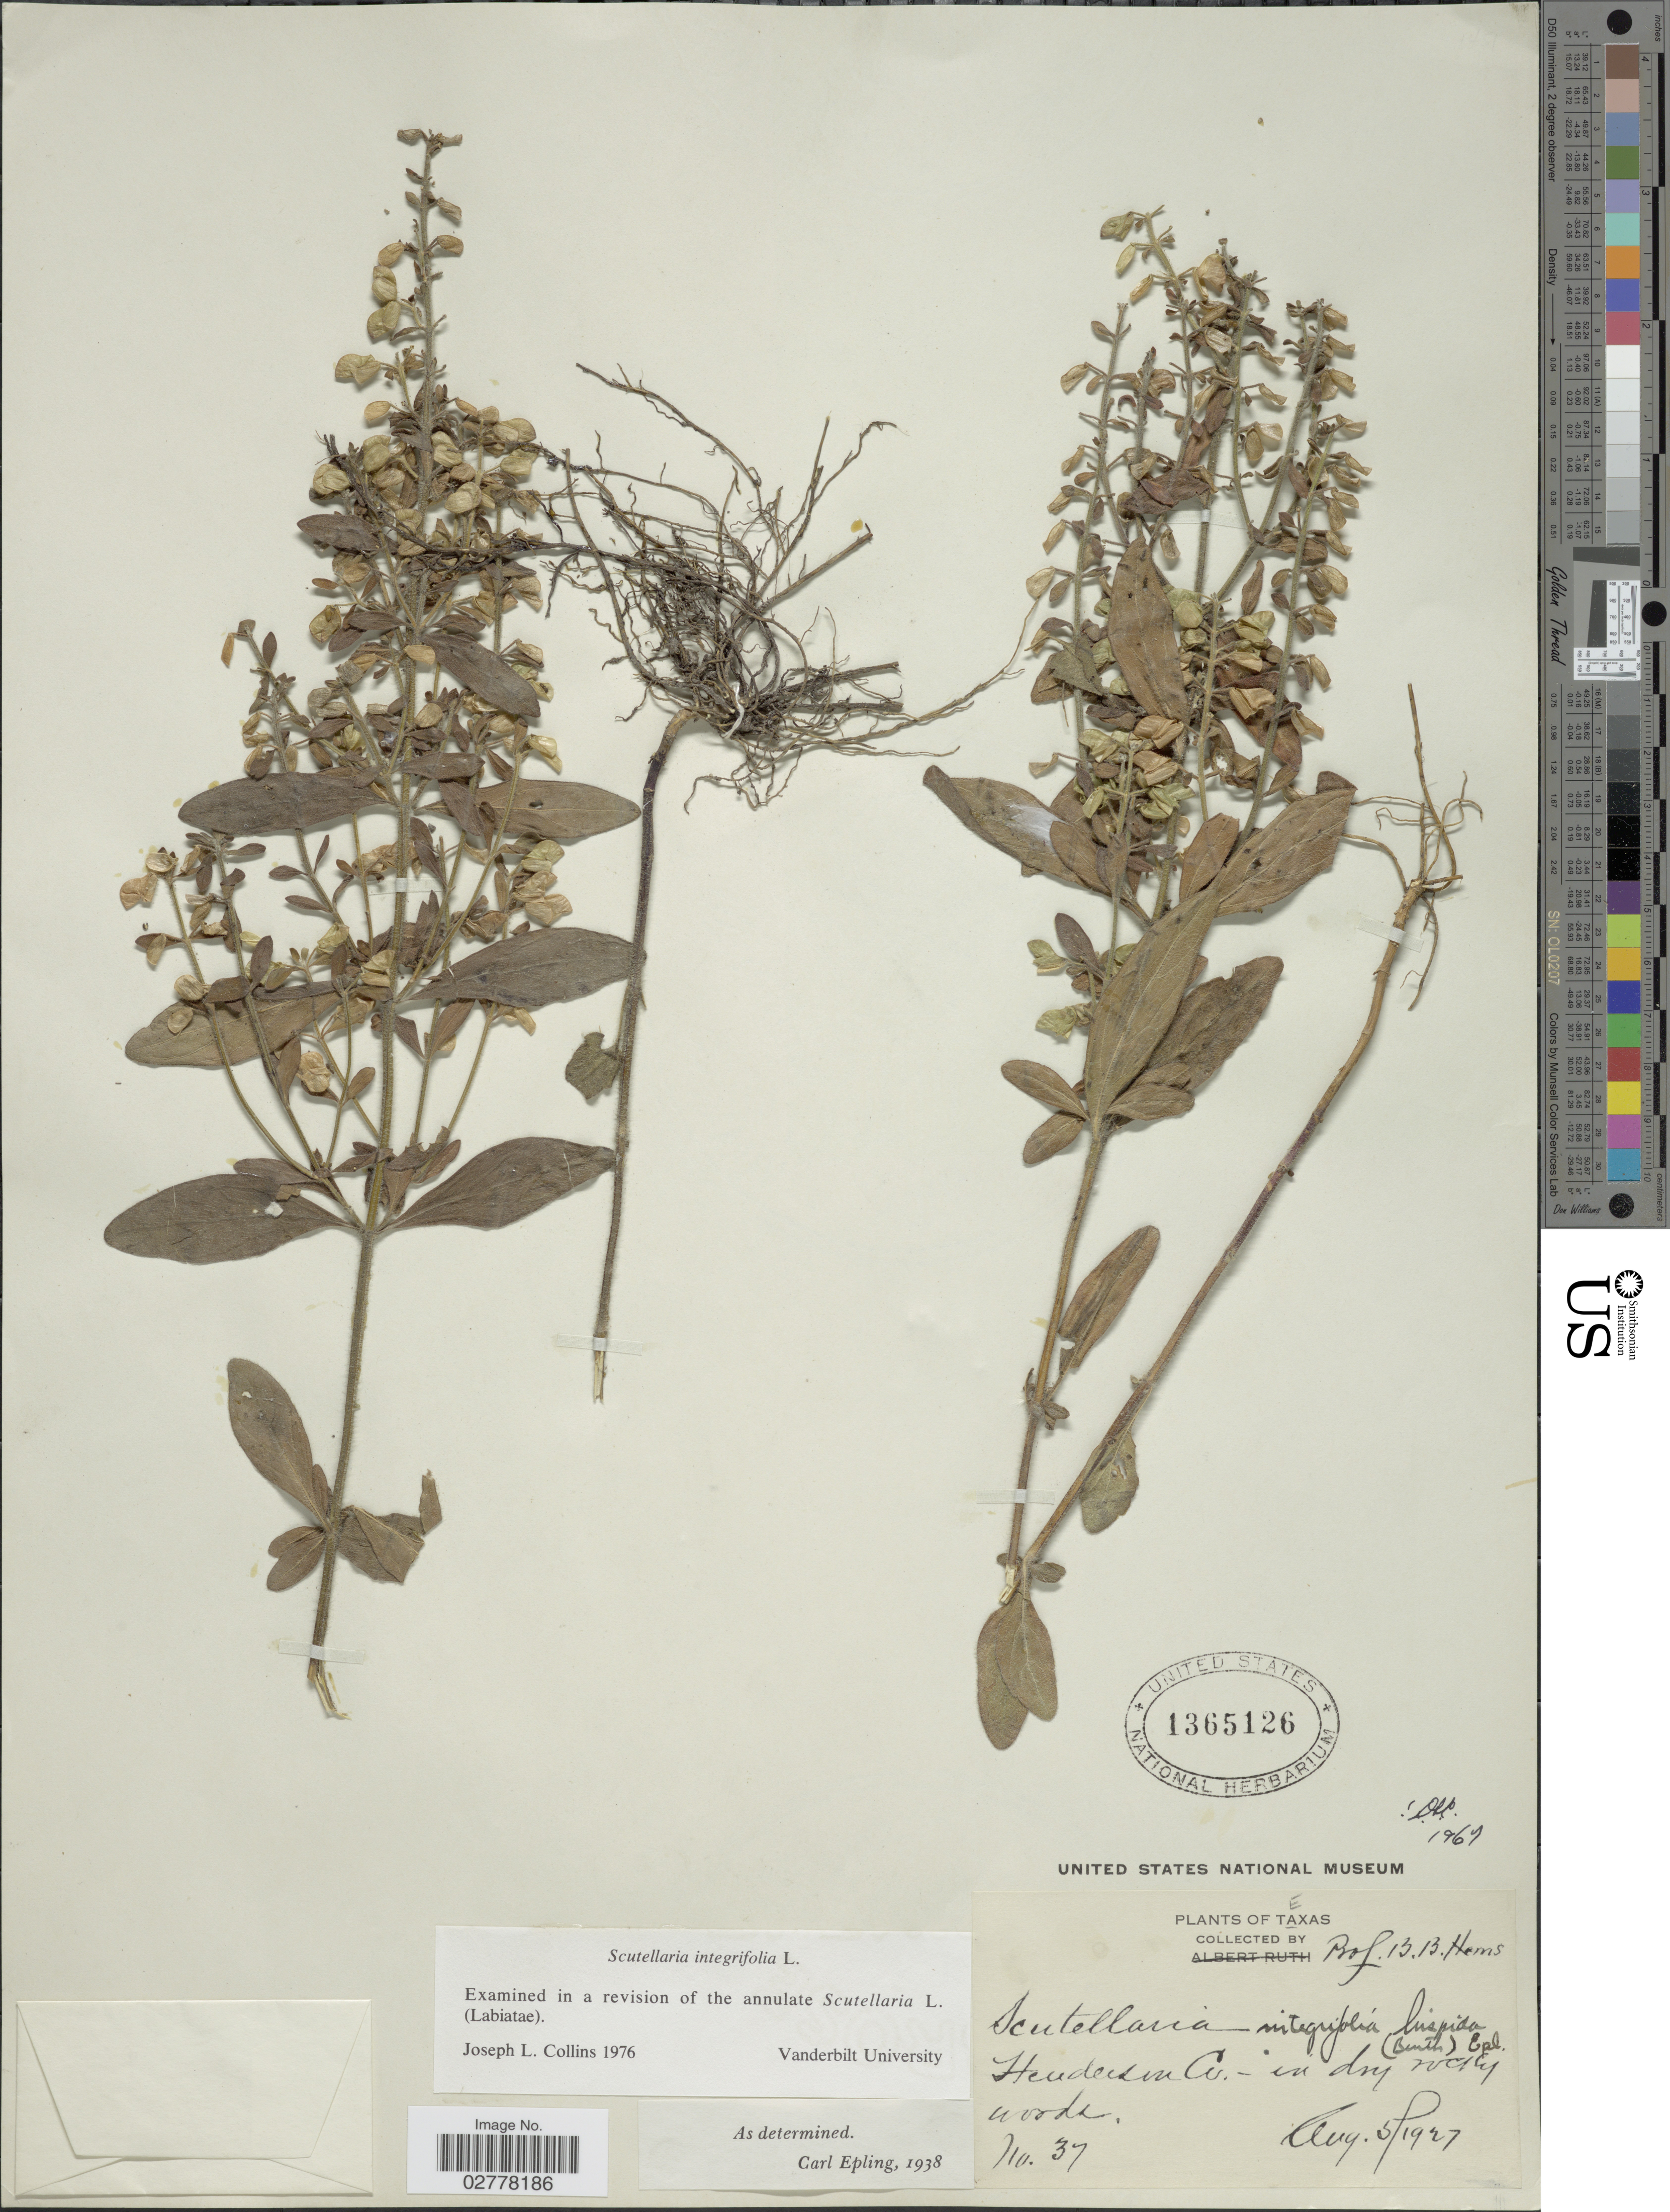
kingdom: Plantae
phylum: Tracheophyta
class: Magnoliopsida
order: Lamiales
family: Lamiaceae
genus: Scutellaria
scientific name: Scutellaria integrifolia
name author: L.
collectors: B. B. Harris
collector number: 37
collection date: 1927-08-05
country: United States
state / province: Texas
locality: Henderson Co.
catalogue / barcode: US 1365126